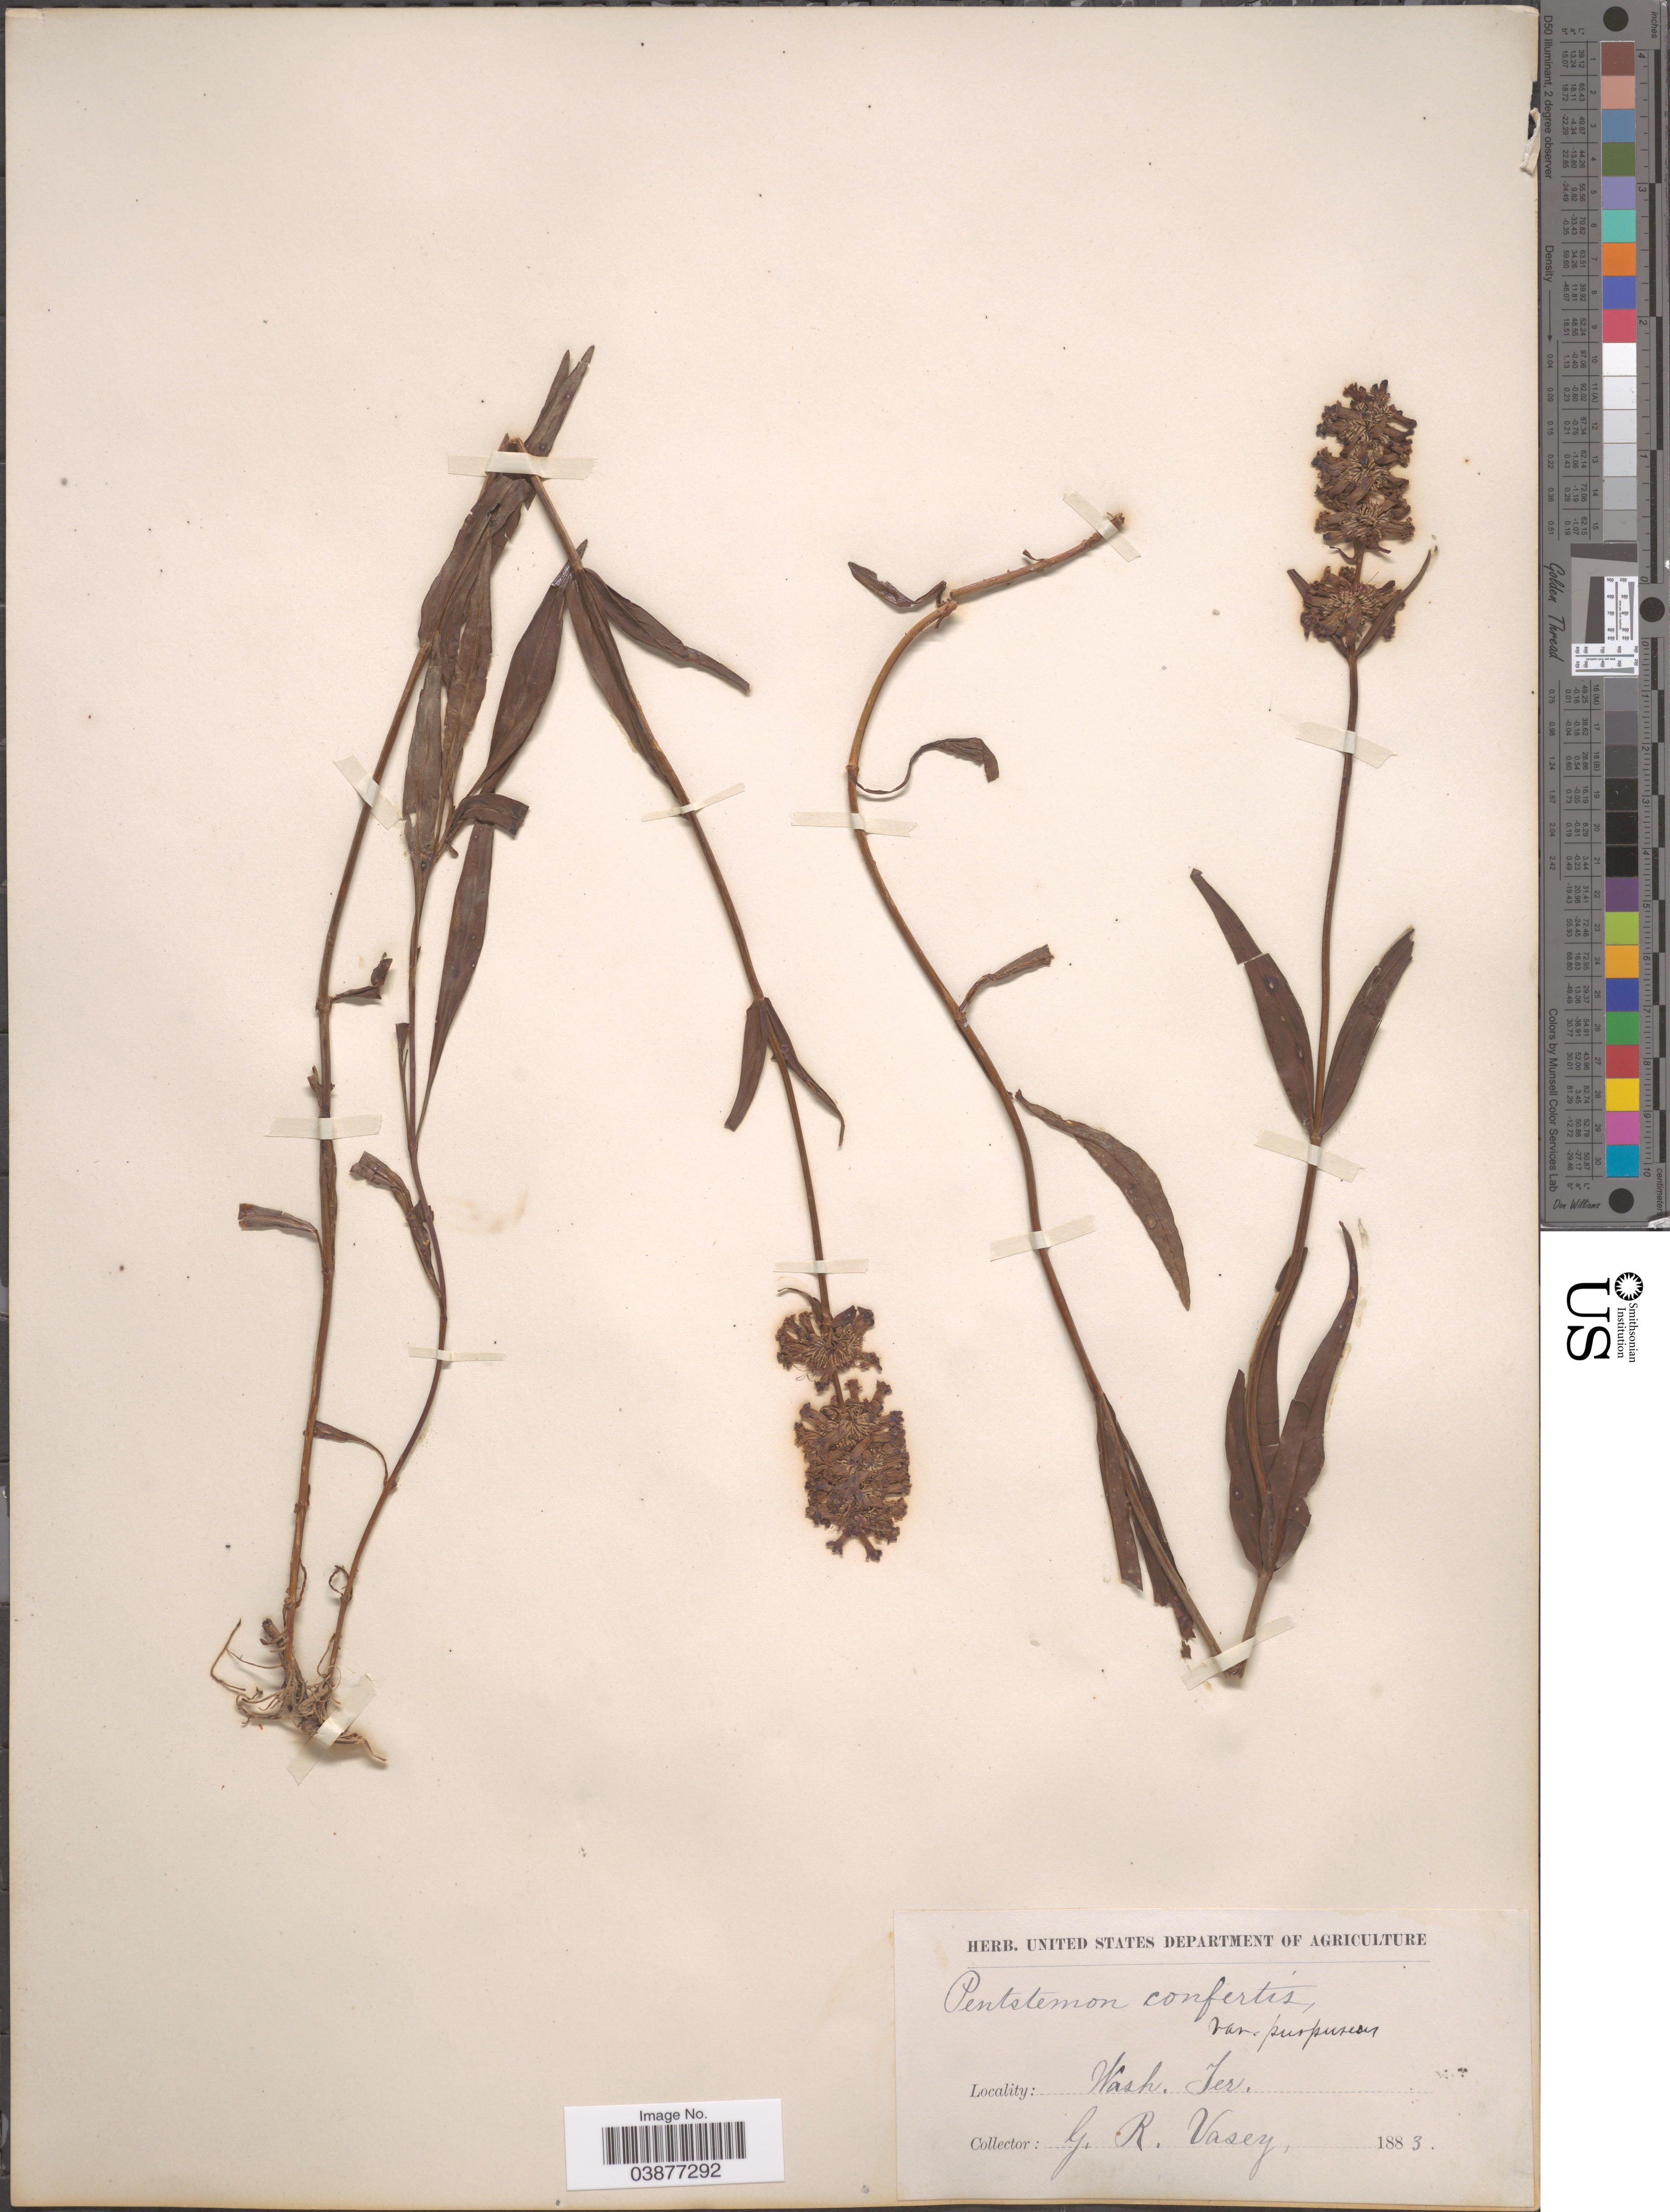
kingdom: Plantae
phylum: Tracheophyta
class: Magnoliopsida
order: Lamiales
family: Plantaginaceae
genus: Penstemon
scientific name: Penstemon procerus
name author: Douglas ex Graham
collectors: G. R. Vasey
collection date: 1883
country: United States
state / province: Washington